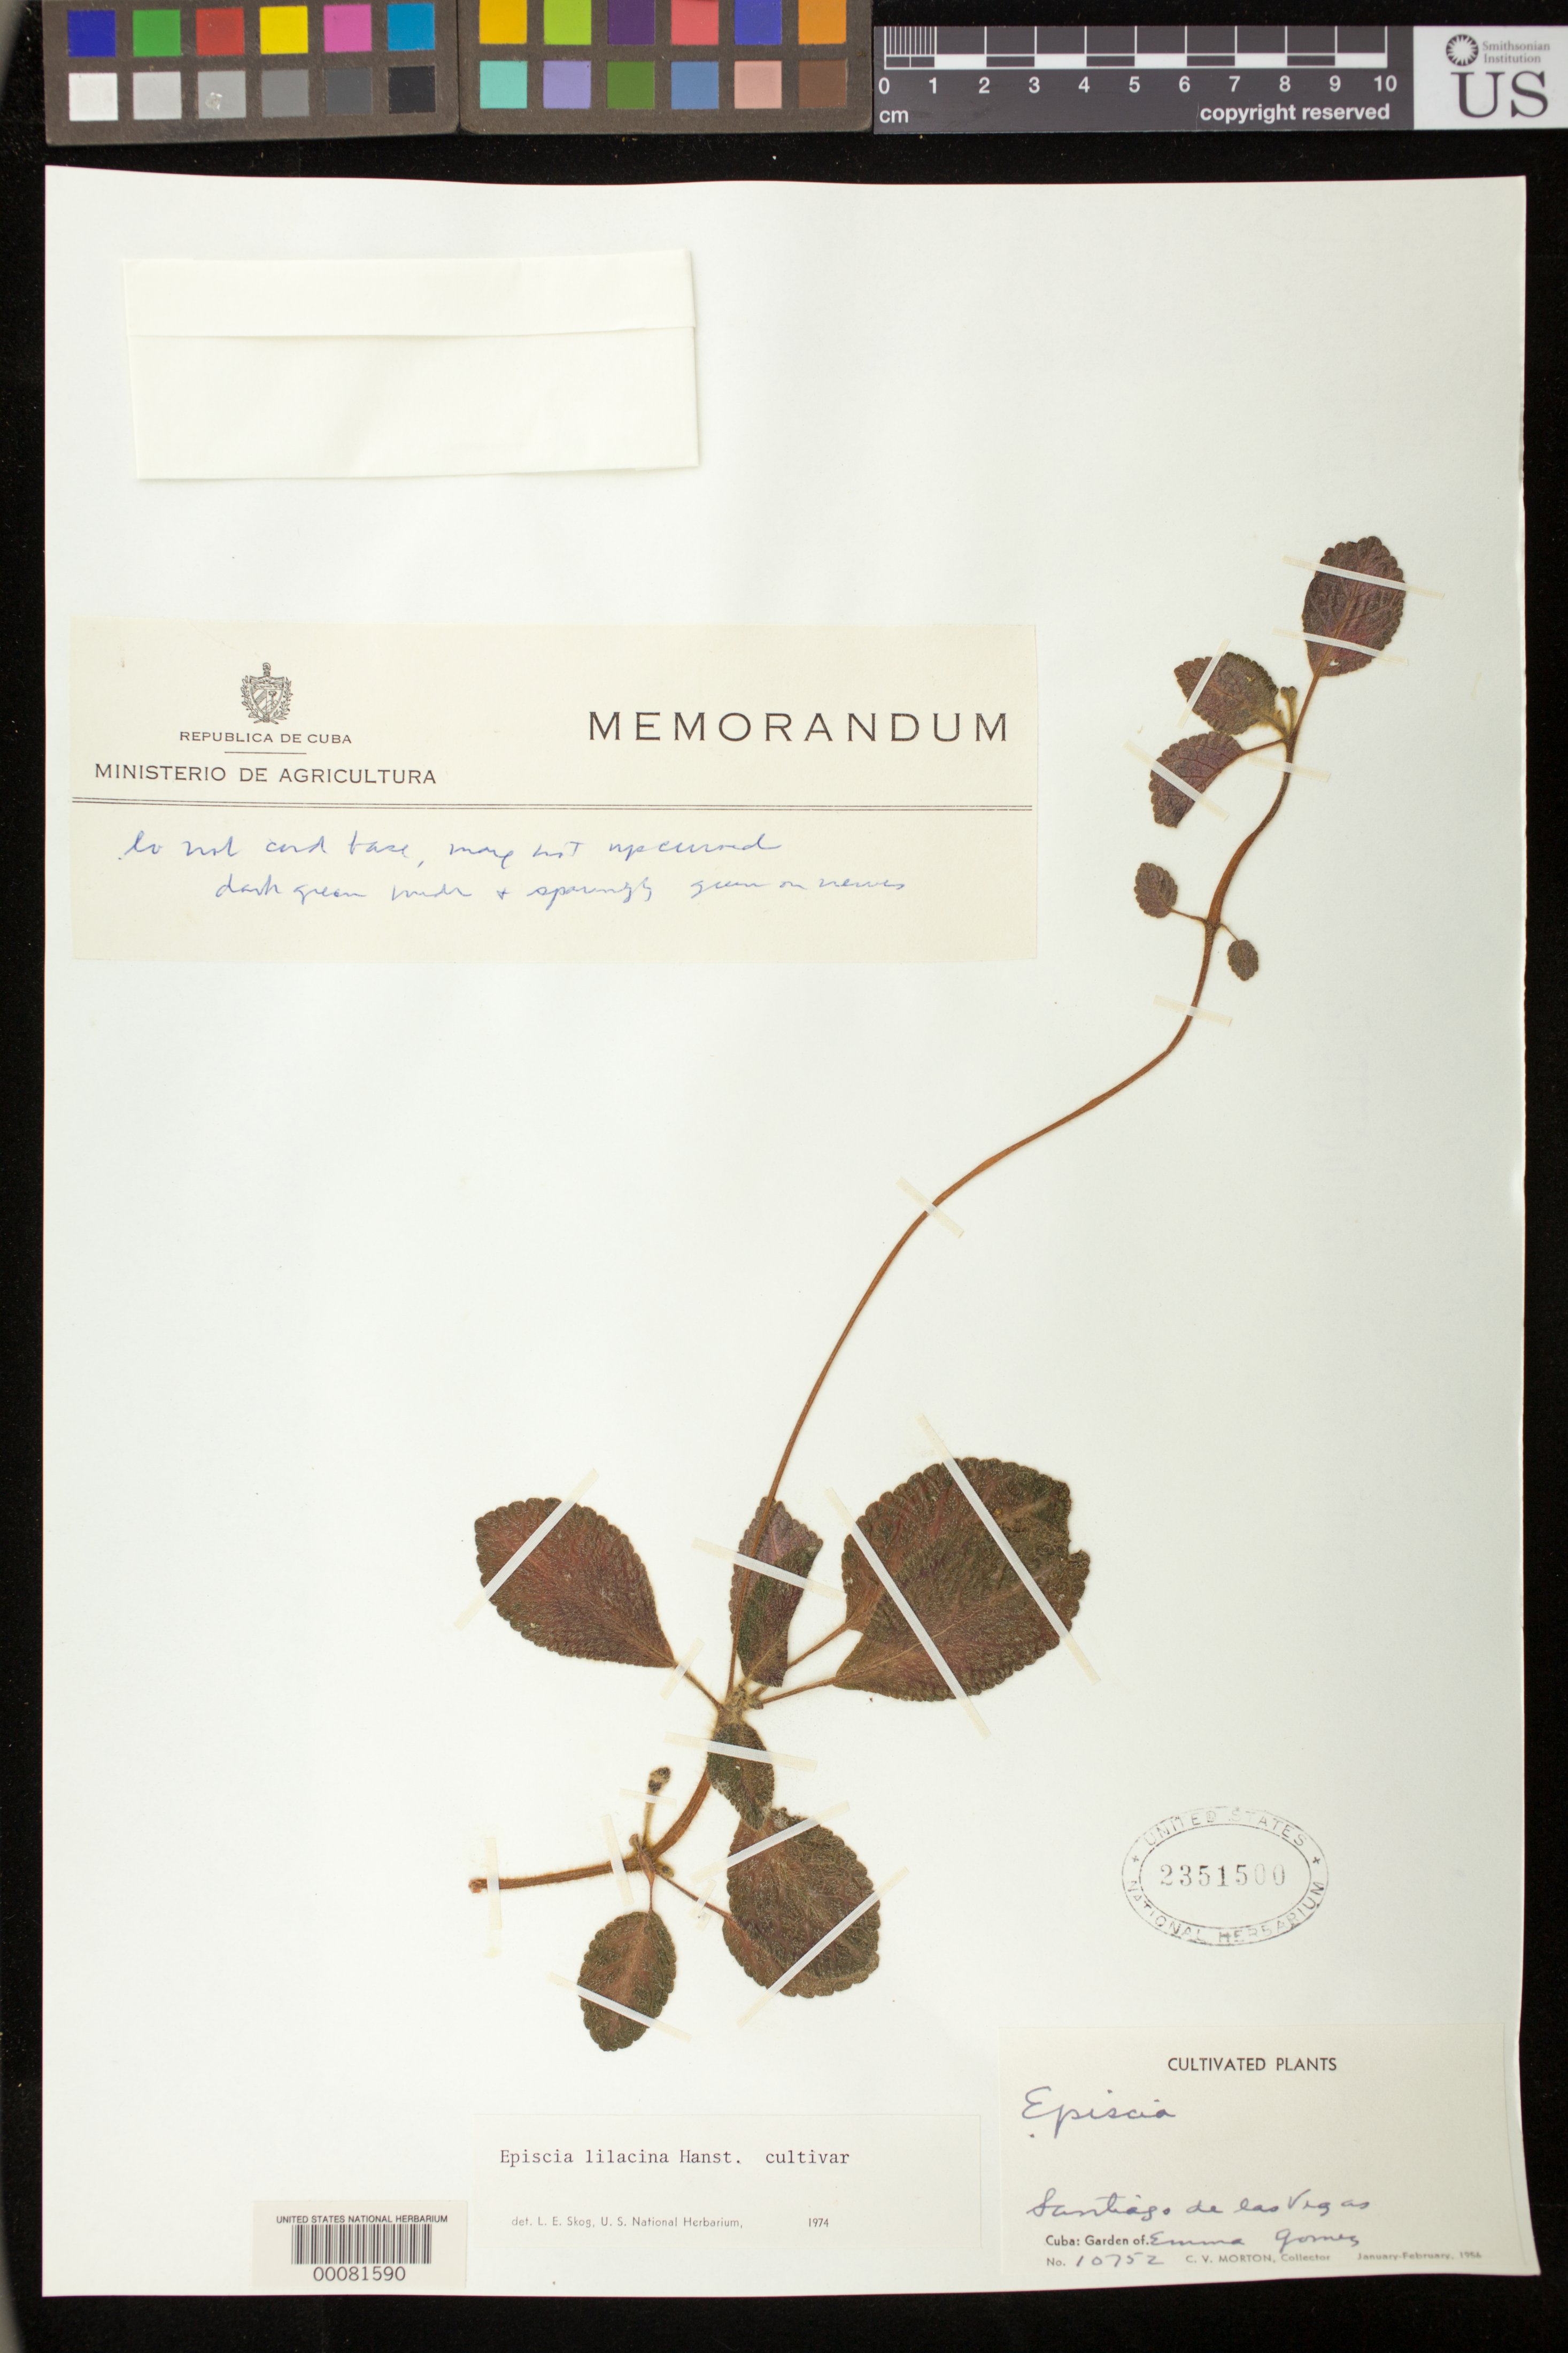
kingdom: Plantae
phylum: Tracheophyta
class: Magnoliopsida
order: Lamiales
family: Gesneriaceae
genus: Episcia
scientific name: Episcia lilacina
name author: Hanst.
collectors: C. V. Morton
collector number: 10752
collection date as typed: Jan-Feb 1956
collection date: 1956-01/1956-02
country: Cuba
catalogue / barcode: US 2351500